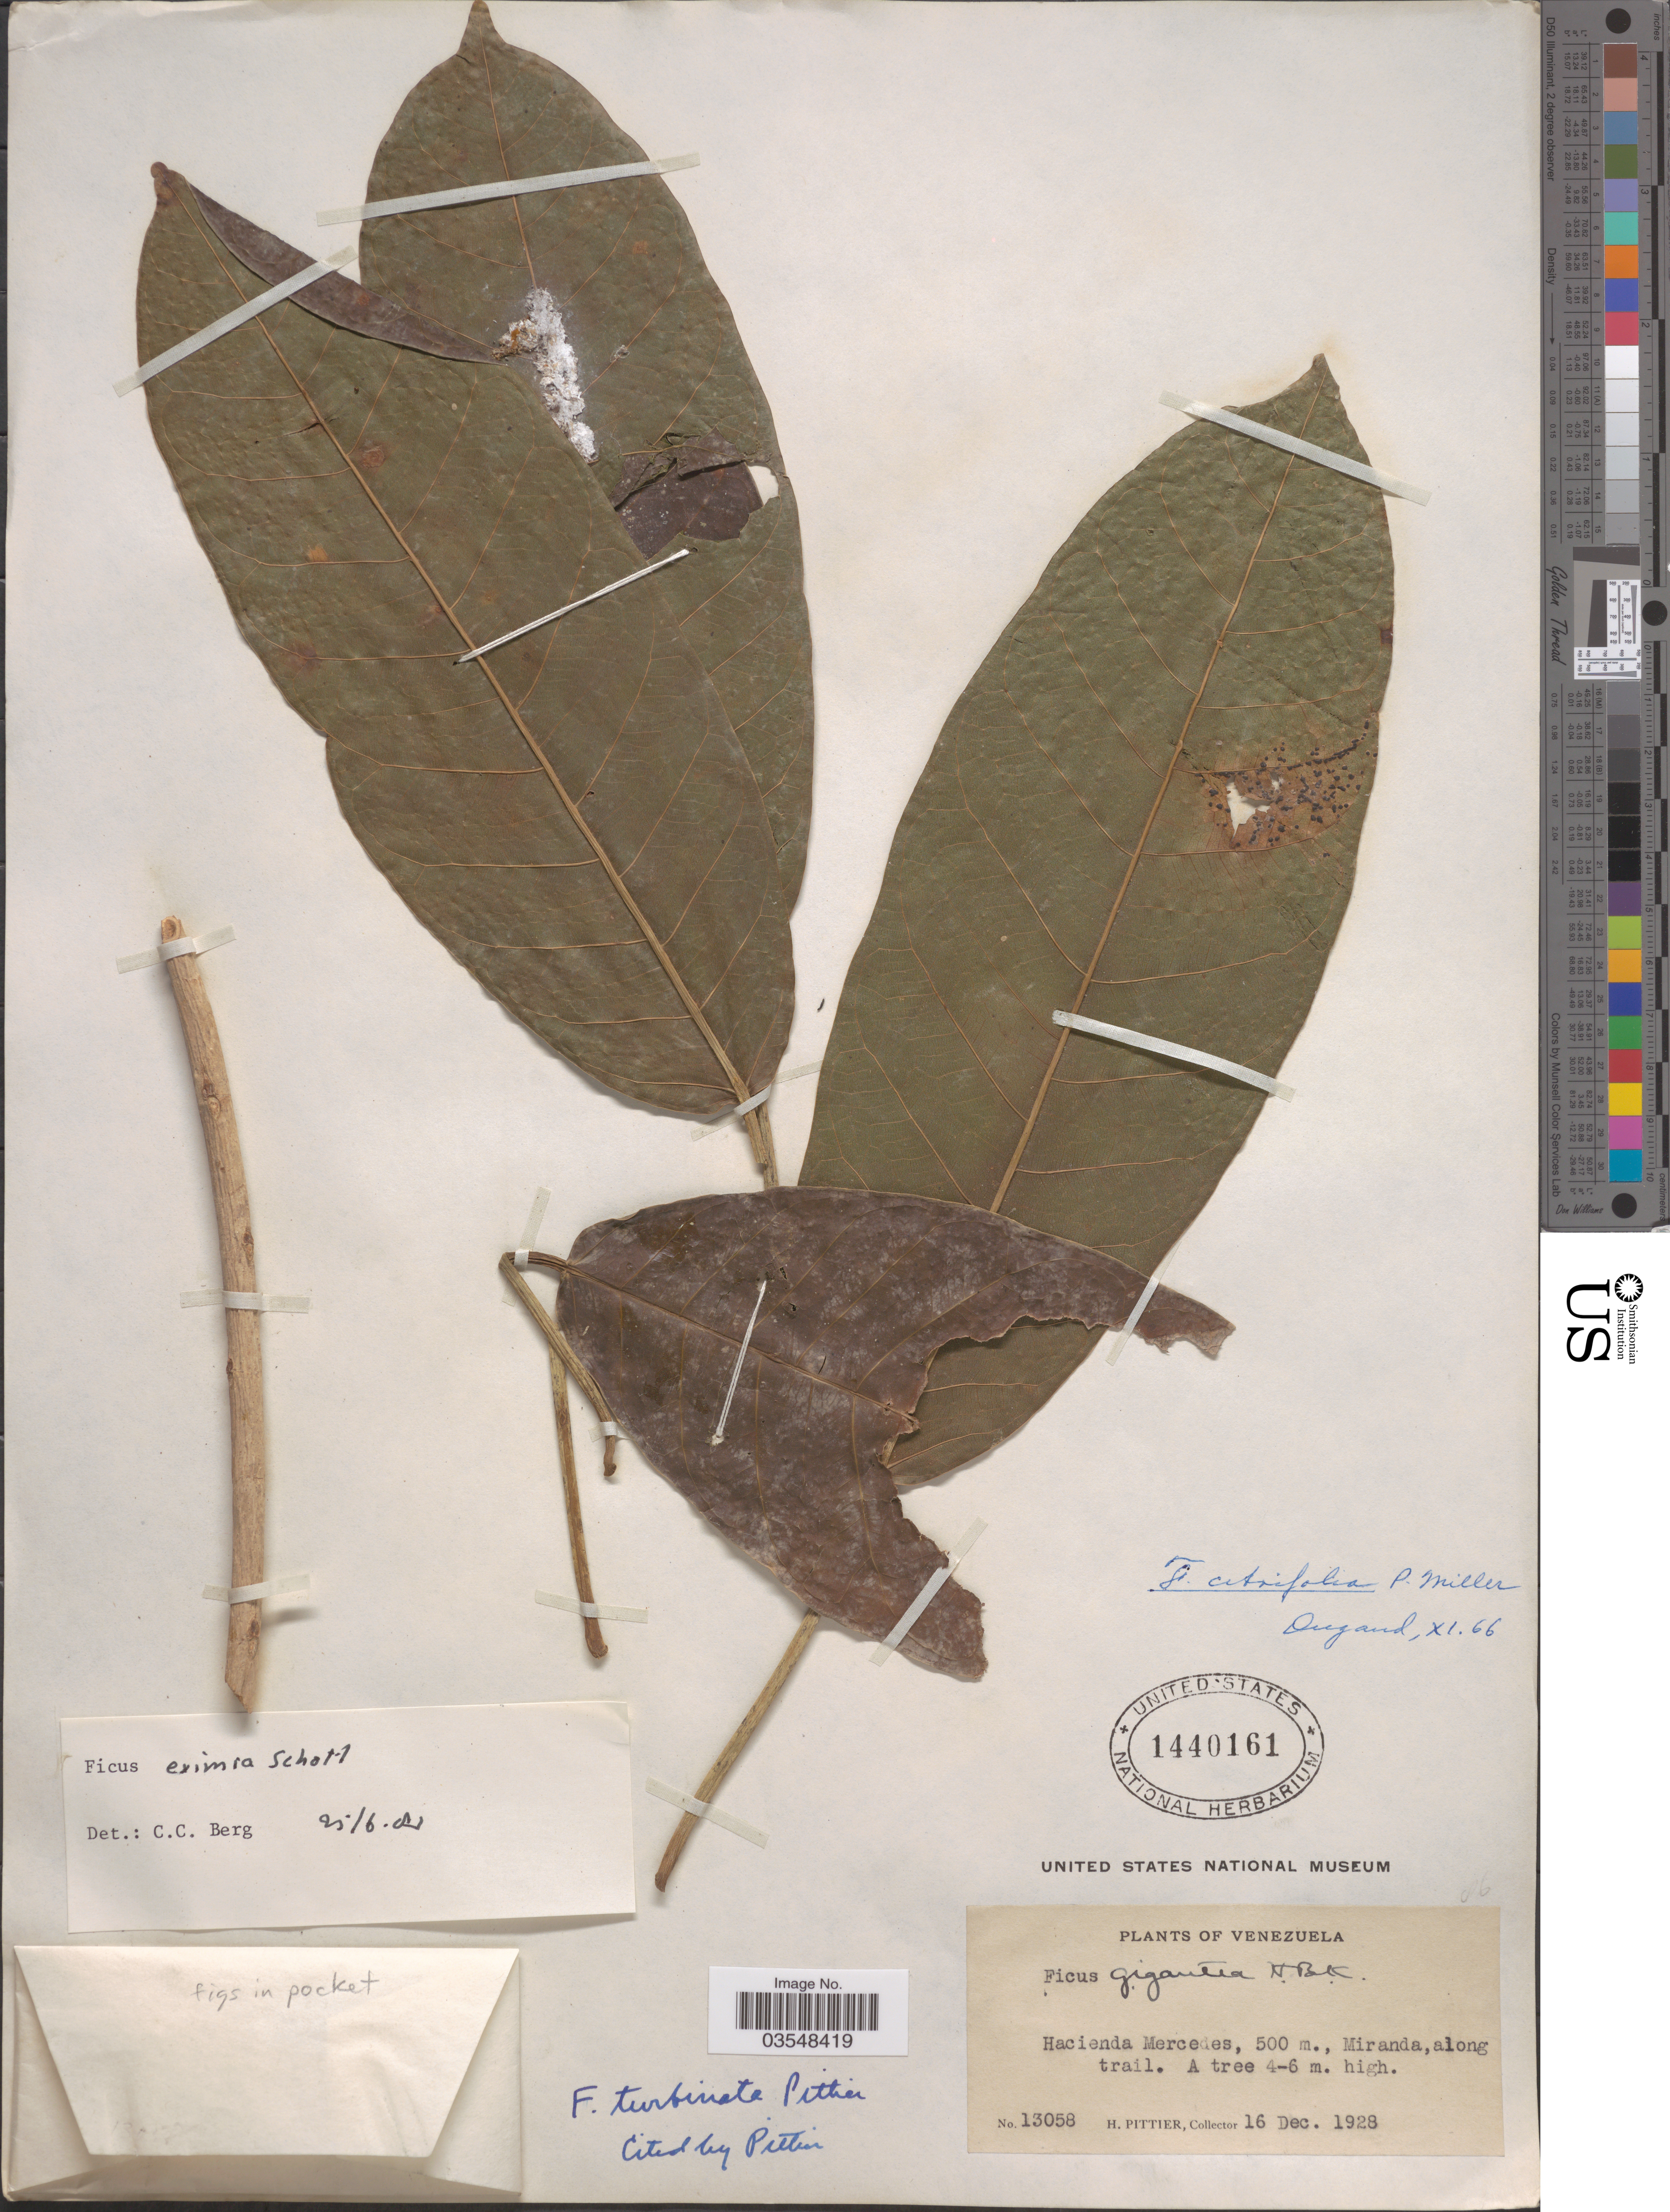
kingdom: Plantae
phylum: Tracheophyta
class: Magnoliopsida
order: Rosales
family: Moraceae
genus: Ficus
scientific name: Ficus eximia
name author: Schott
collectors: H. F. Pittier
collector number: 13058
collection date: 1928-12-16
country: Venezuela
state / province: Miranda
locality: Hacienda Mercedes, along trail.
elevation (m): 500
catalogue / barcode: US 1440161